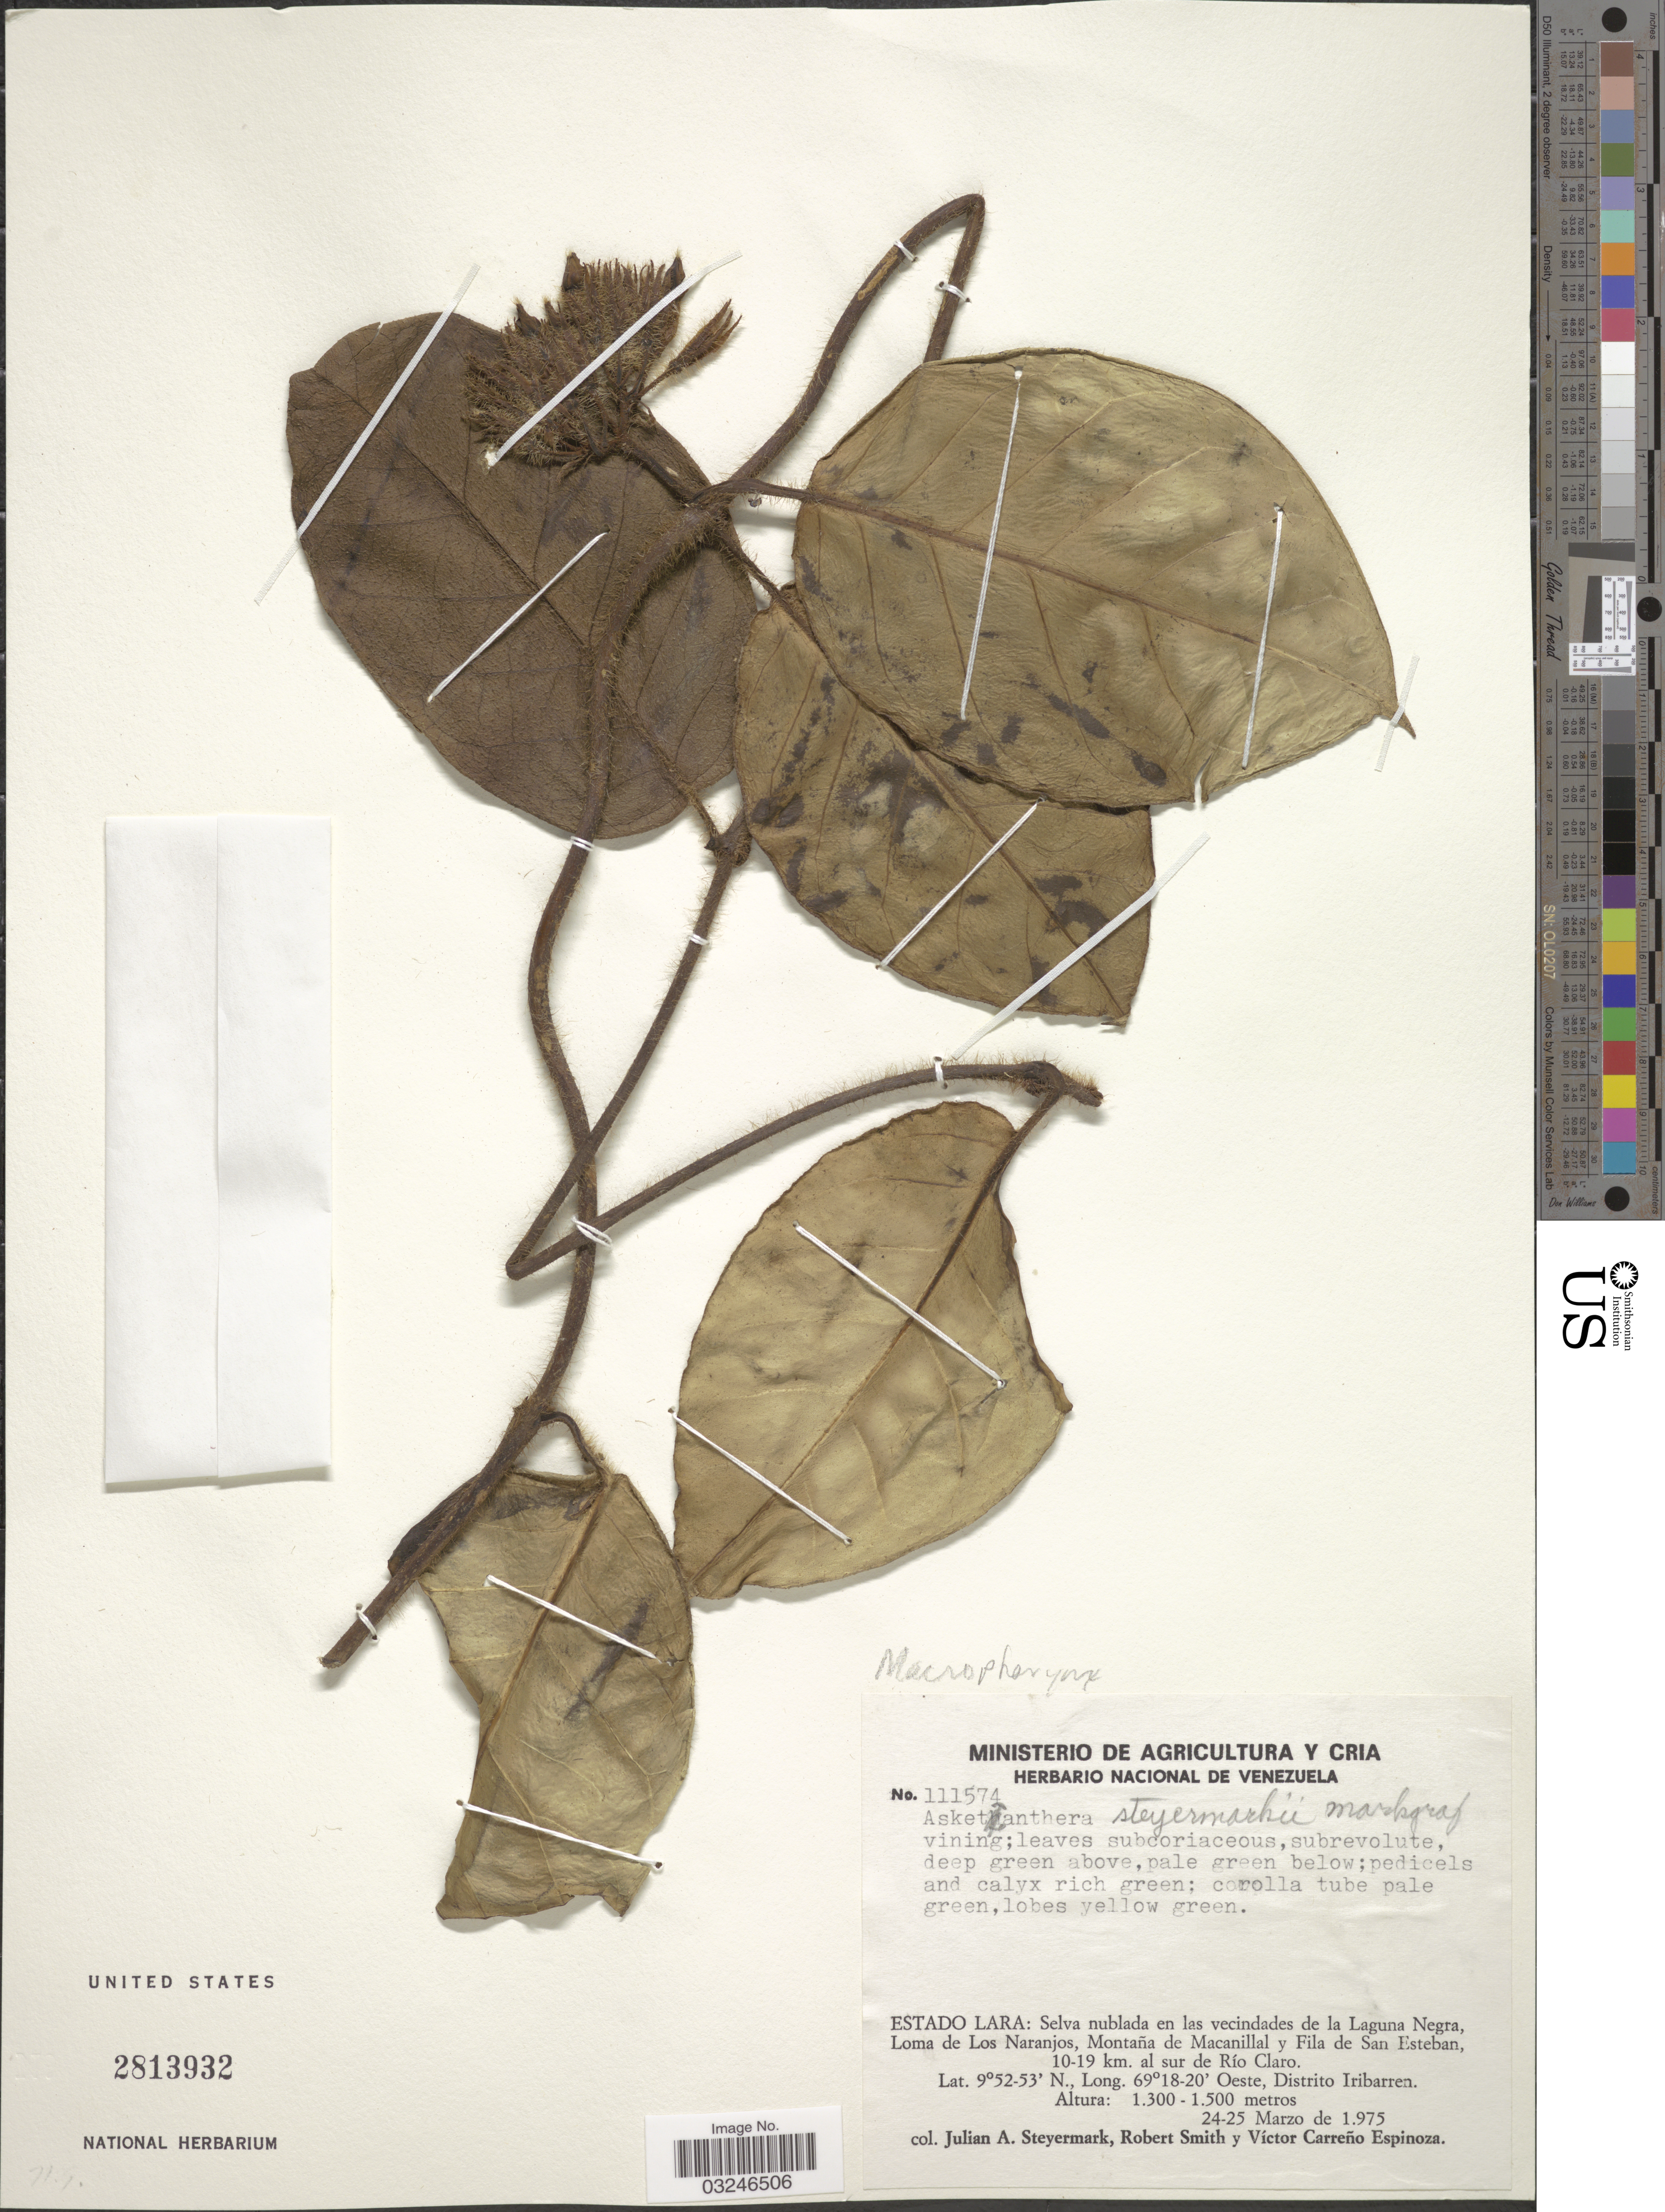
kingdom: Plantae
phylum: Tracheophyta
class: Magnoliopsida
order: Gentianales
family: Apocynaceae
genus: Macropharynx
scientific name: Macropharynx sp.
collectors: J. Steyermark & R. F. Smith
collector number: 111574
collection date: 1975-03-24/1975-03-25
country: Venezuela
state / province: Lara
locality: Estado Lara: Selva nublada en las vecindades de la Laguna Negra, Loma de Los Naranjos, Montaña de Macanillal y Fila de San Esteban, 10-19 km. al sur de Río Claro. Distrito Iribarren.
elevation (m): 1300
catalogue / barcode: US 2813932